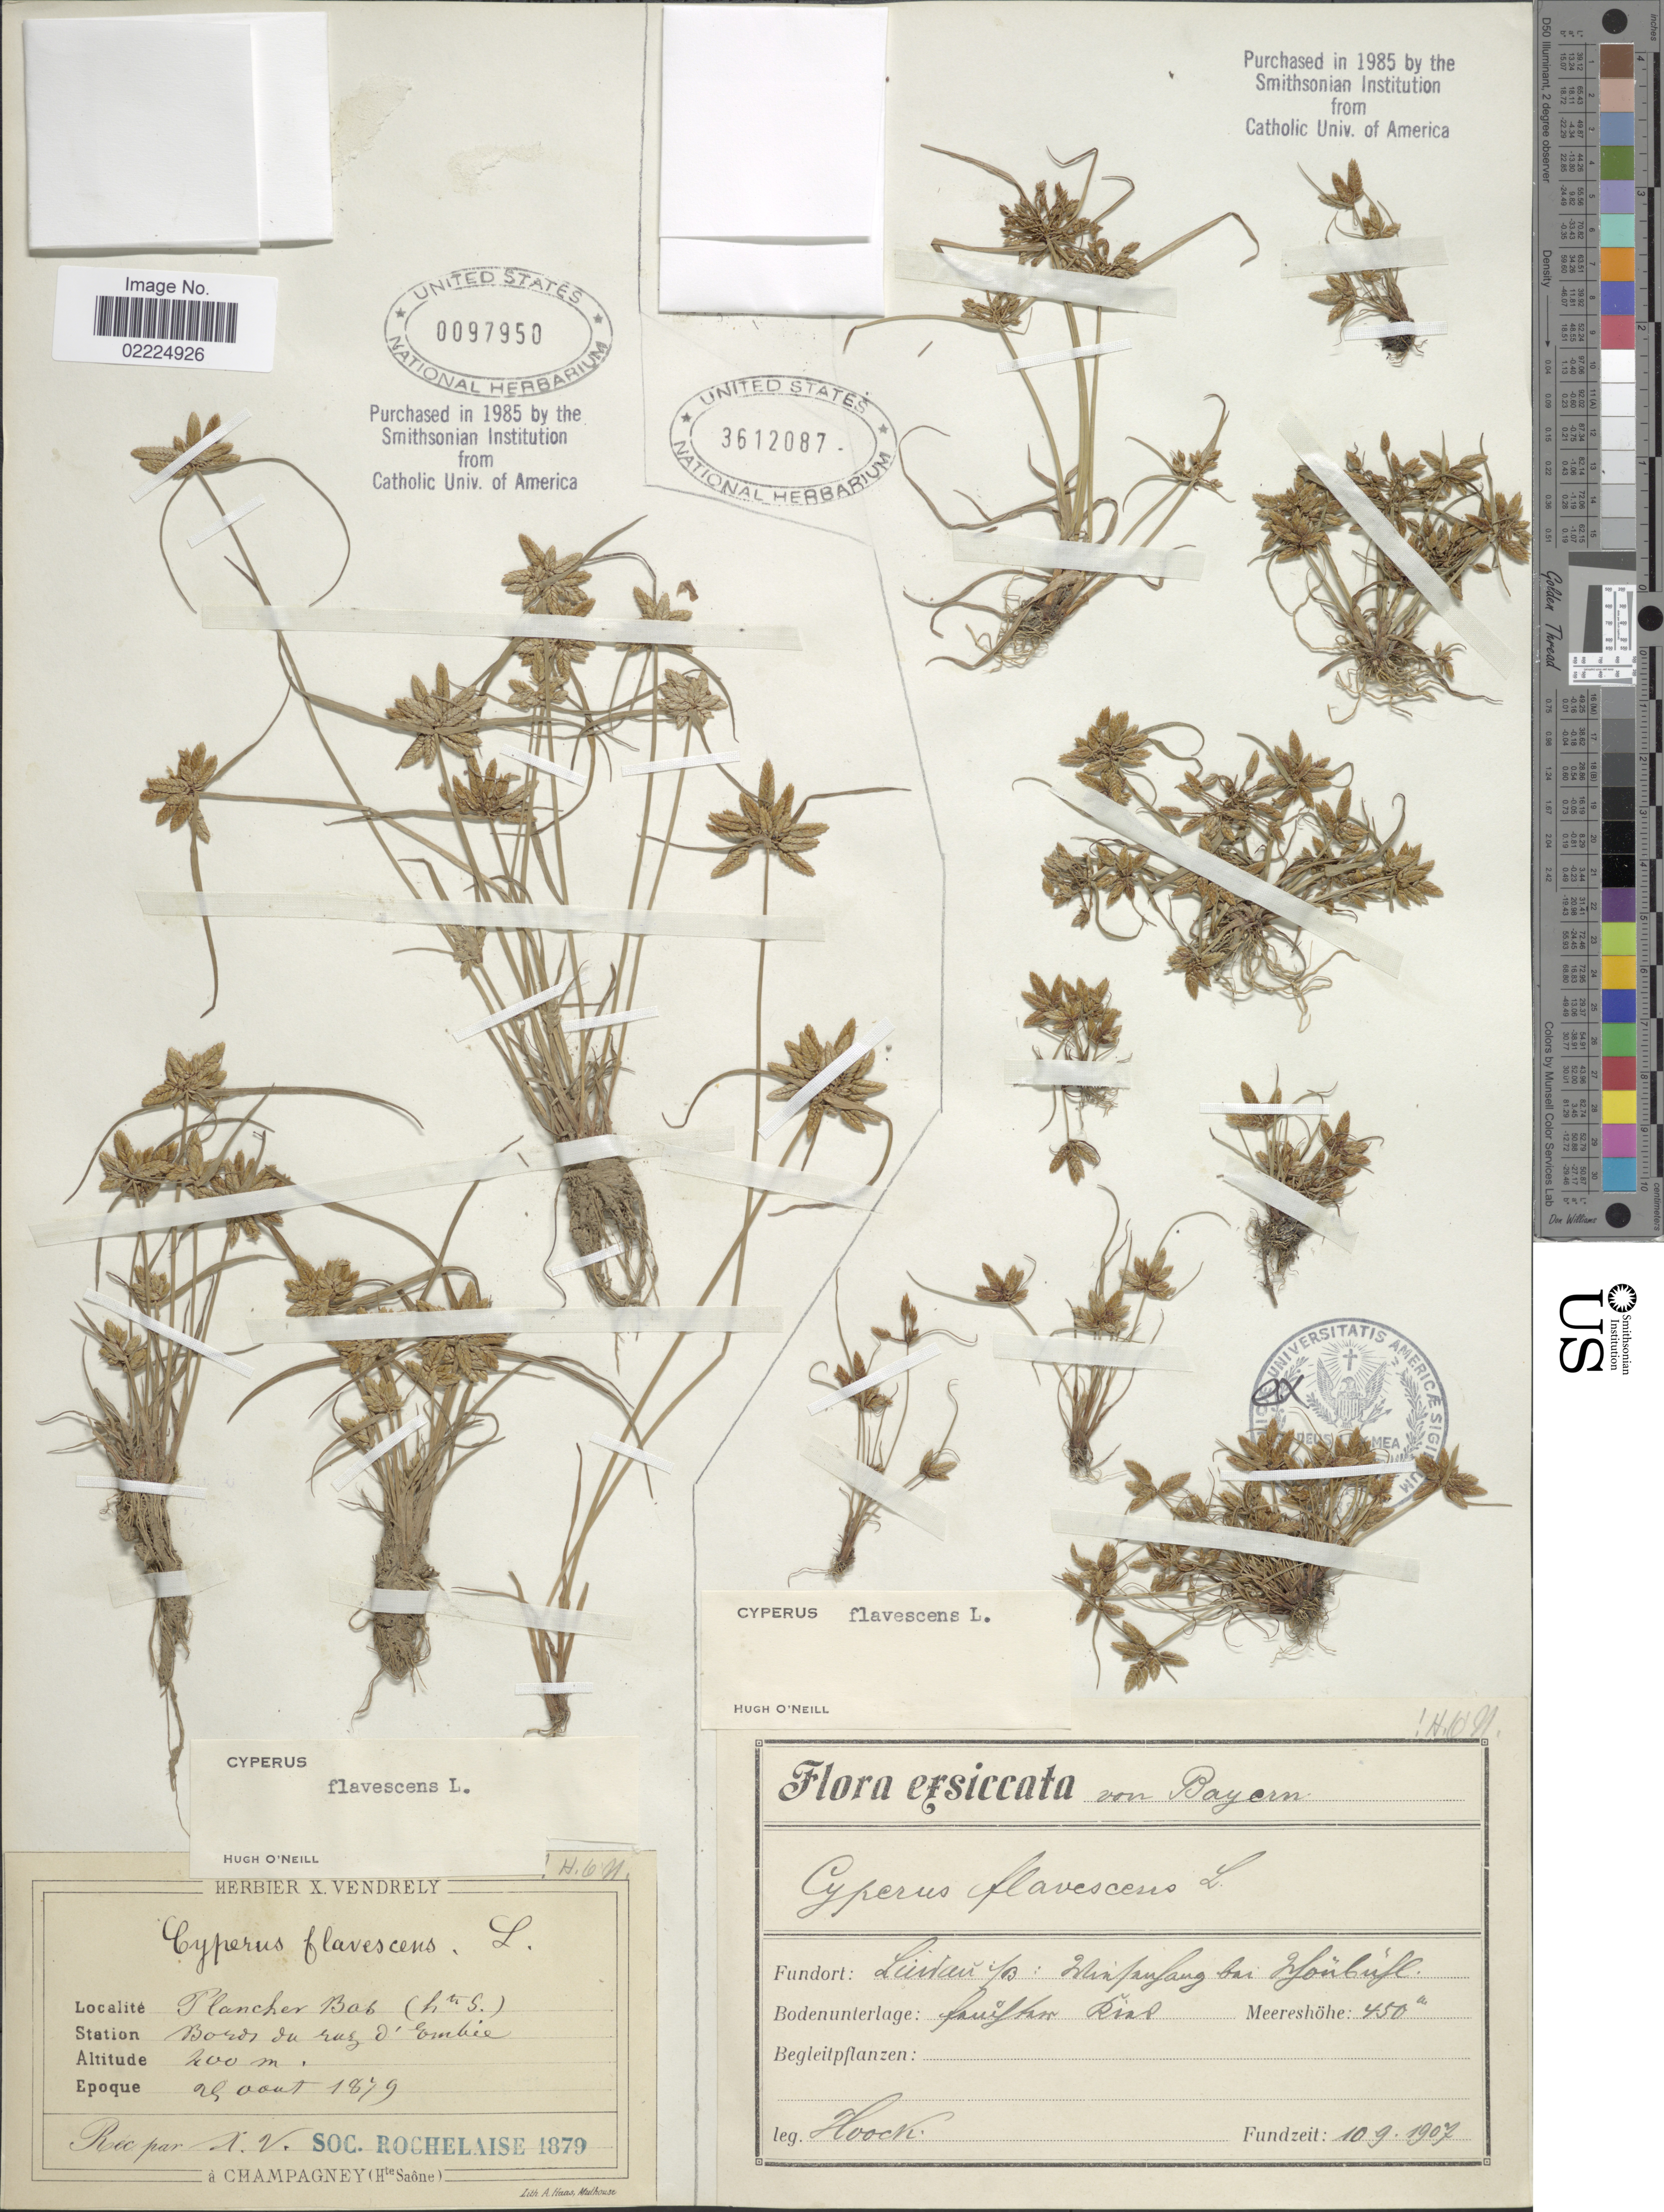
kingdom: Plantae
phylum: Tracheophyta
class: Liliopsida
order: Poales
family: Cyperaceae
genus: Cyperus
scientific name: Cyperus flavescens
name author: L.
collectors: X. Vendrely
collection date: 1879-08-29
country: France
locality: Plancher Bab (Hte. S.), Bords du ruz d'Embie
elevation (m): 200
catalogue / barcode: US 97950